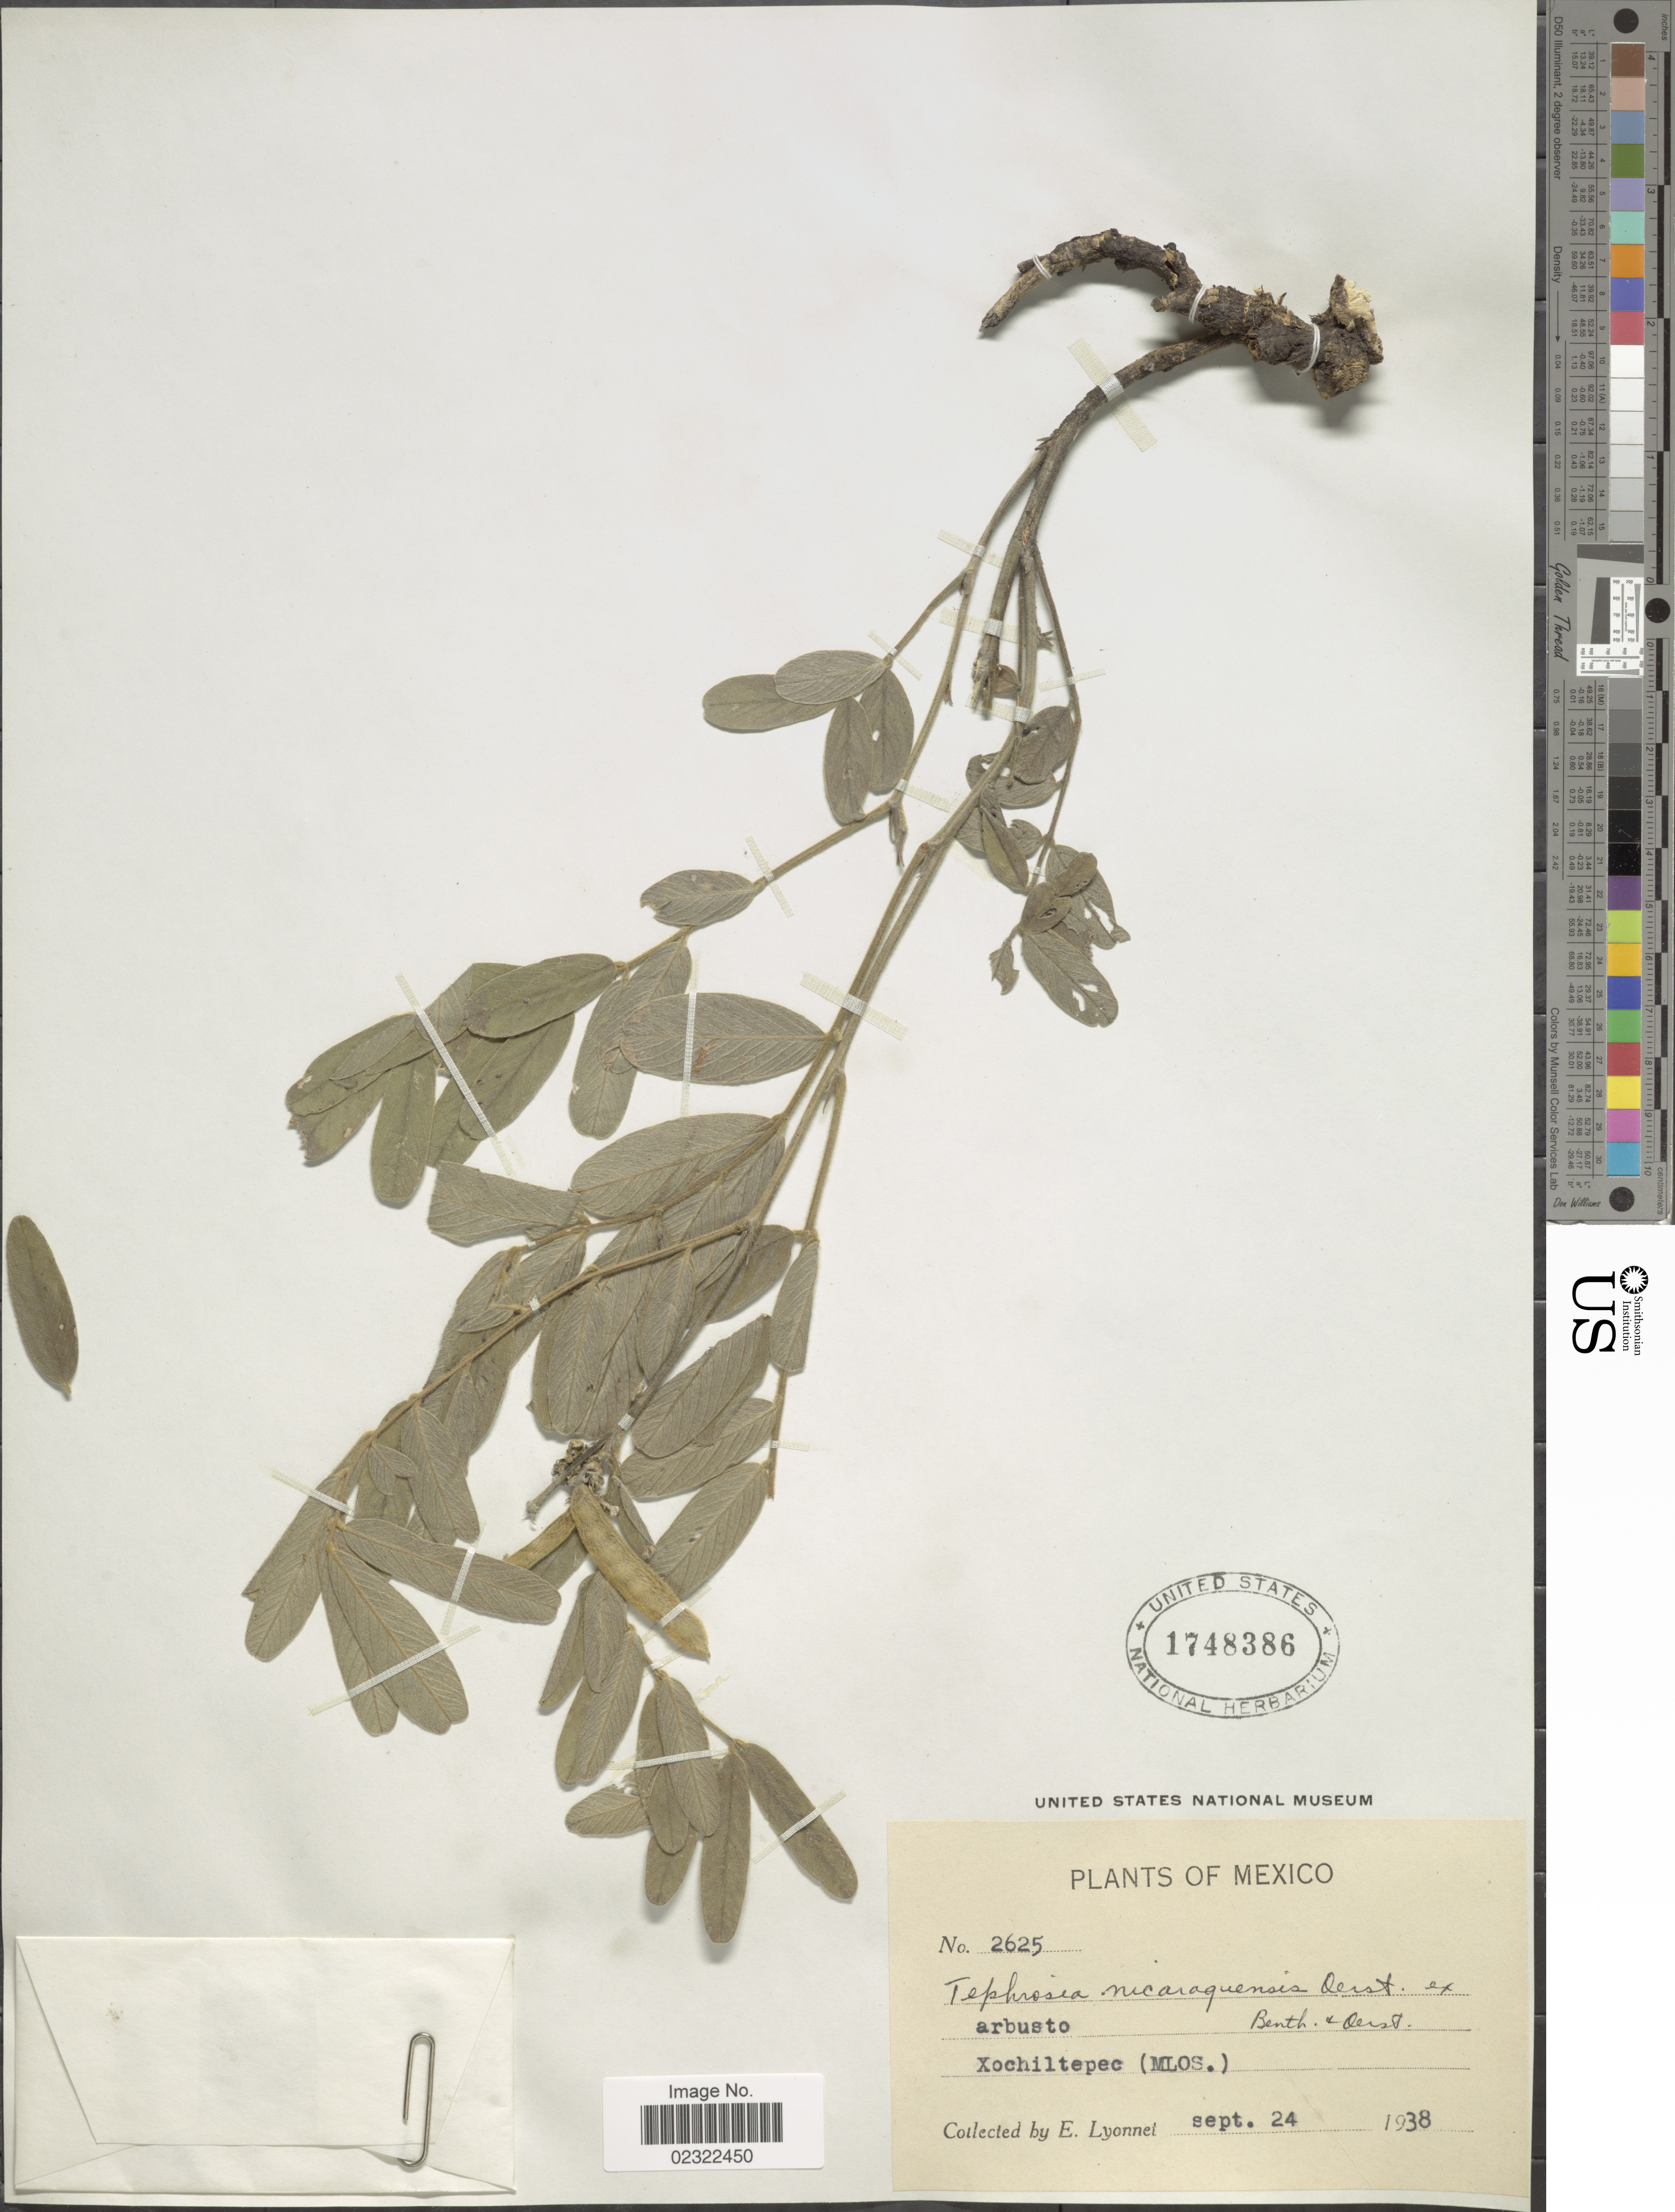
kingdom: Plantae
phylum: Tracheophyta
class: Magnoliopsida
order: Fabales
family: Fabaceae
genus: Tephrosia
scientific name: Tephrosia nicaraguensis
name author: Oerst.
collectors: E. Lyonnet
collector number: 2625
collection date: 1938-09-24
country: Mexico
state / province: Morelos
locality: Xochiltepec (MLOS).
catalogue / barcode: US 1748386